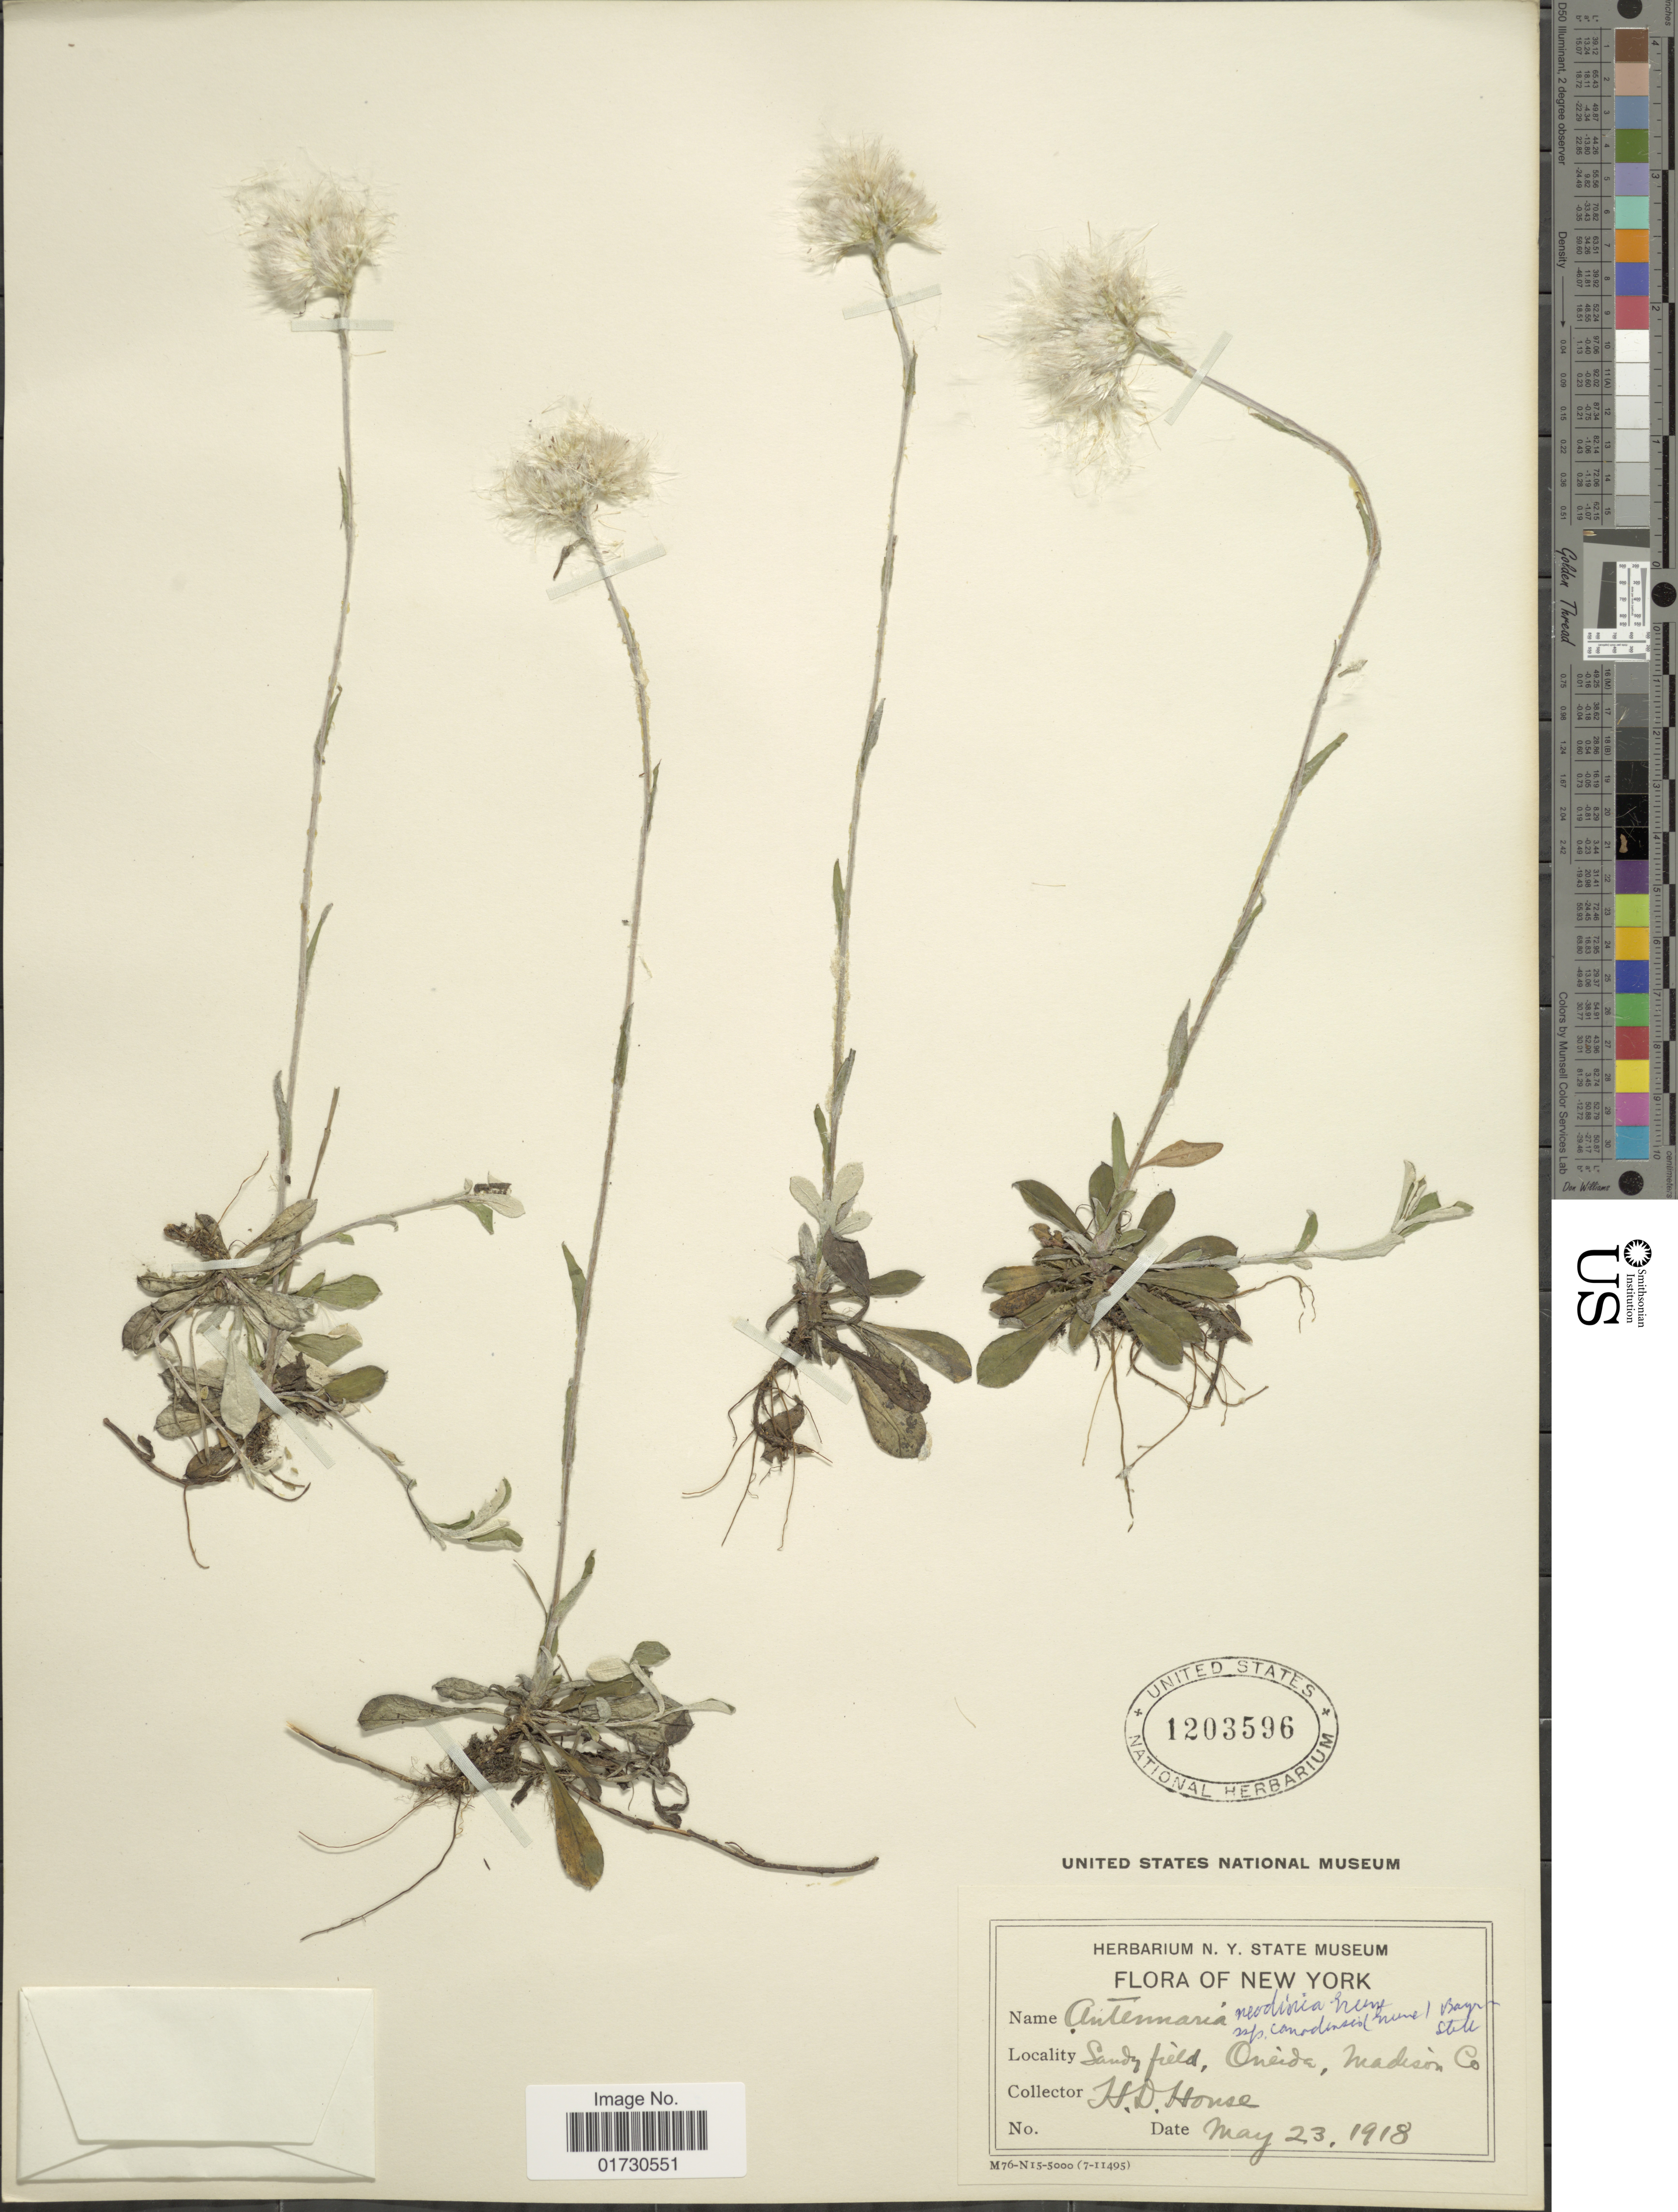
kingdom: Plantae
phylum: Tracheophyta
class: Magnoliopsida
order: Asterales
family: Asteraceae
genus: Antennaria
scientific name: Antennaria canadensis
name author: Greene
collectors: H. D. House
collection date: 1918-05-23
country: United States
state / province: New York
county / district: Oneida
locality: Sandy field, Oneida, madison Co.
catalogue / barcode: US 1203596